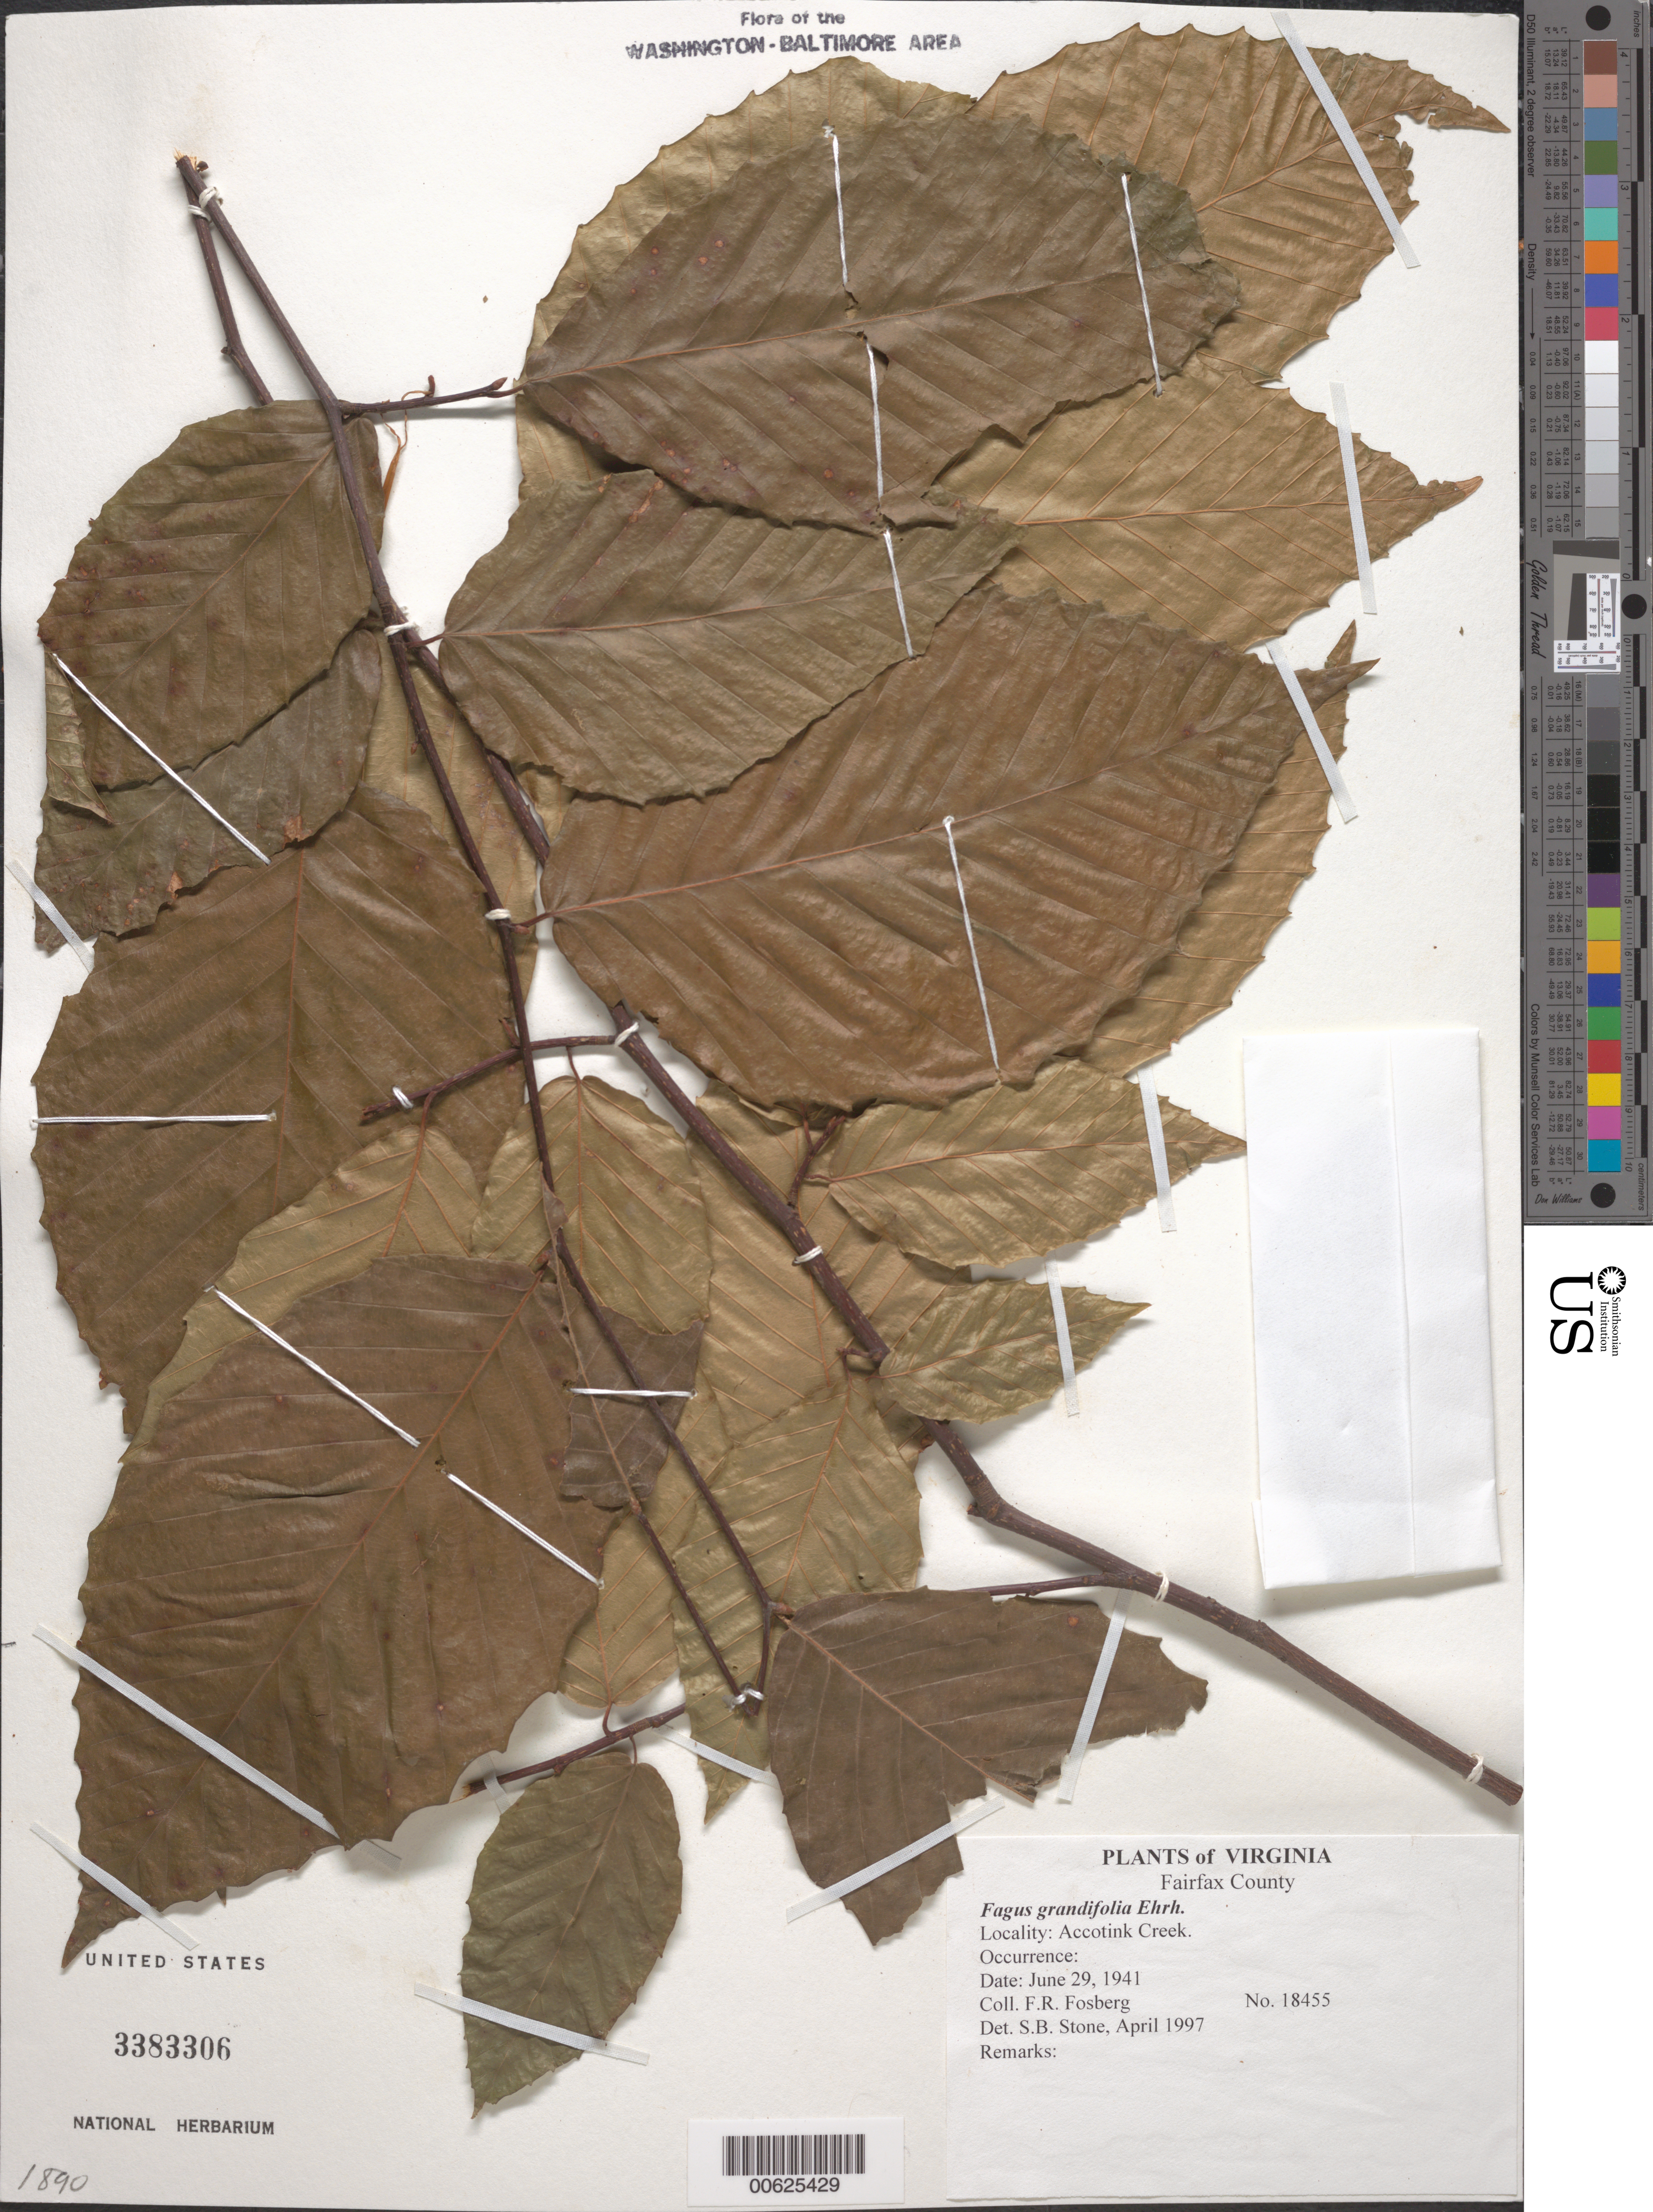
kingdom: Plantae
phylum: Tracheophyta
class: Magnoliopsida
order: Fagales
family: Fagaceae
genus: Fagus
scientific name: Fagus grandifolia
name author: Ehrh.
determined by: Stone, S. B.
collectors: F. R. Fosberg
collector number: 18455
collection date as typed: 29 Jun 1941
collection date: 1941-06-29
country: United States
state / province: Virginia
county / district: Fairfax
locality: Accotink Creek.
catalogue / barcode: US 3383306